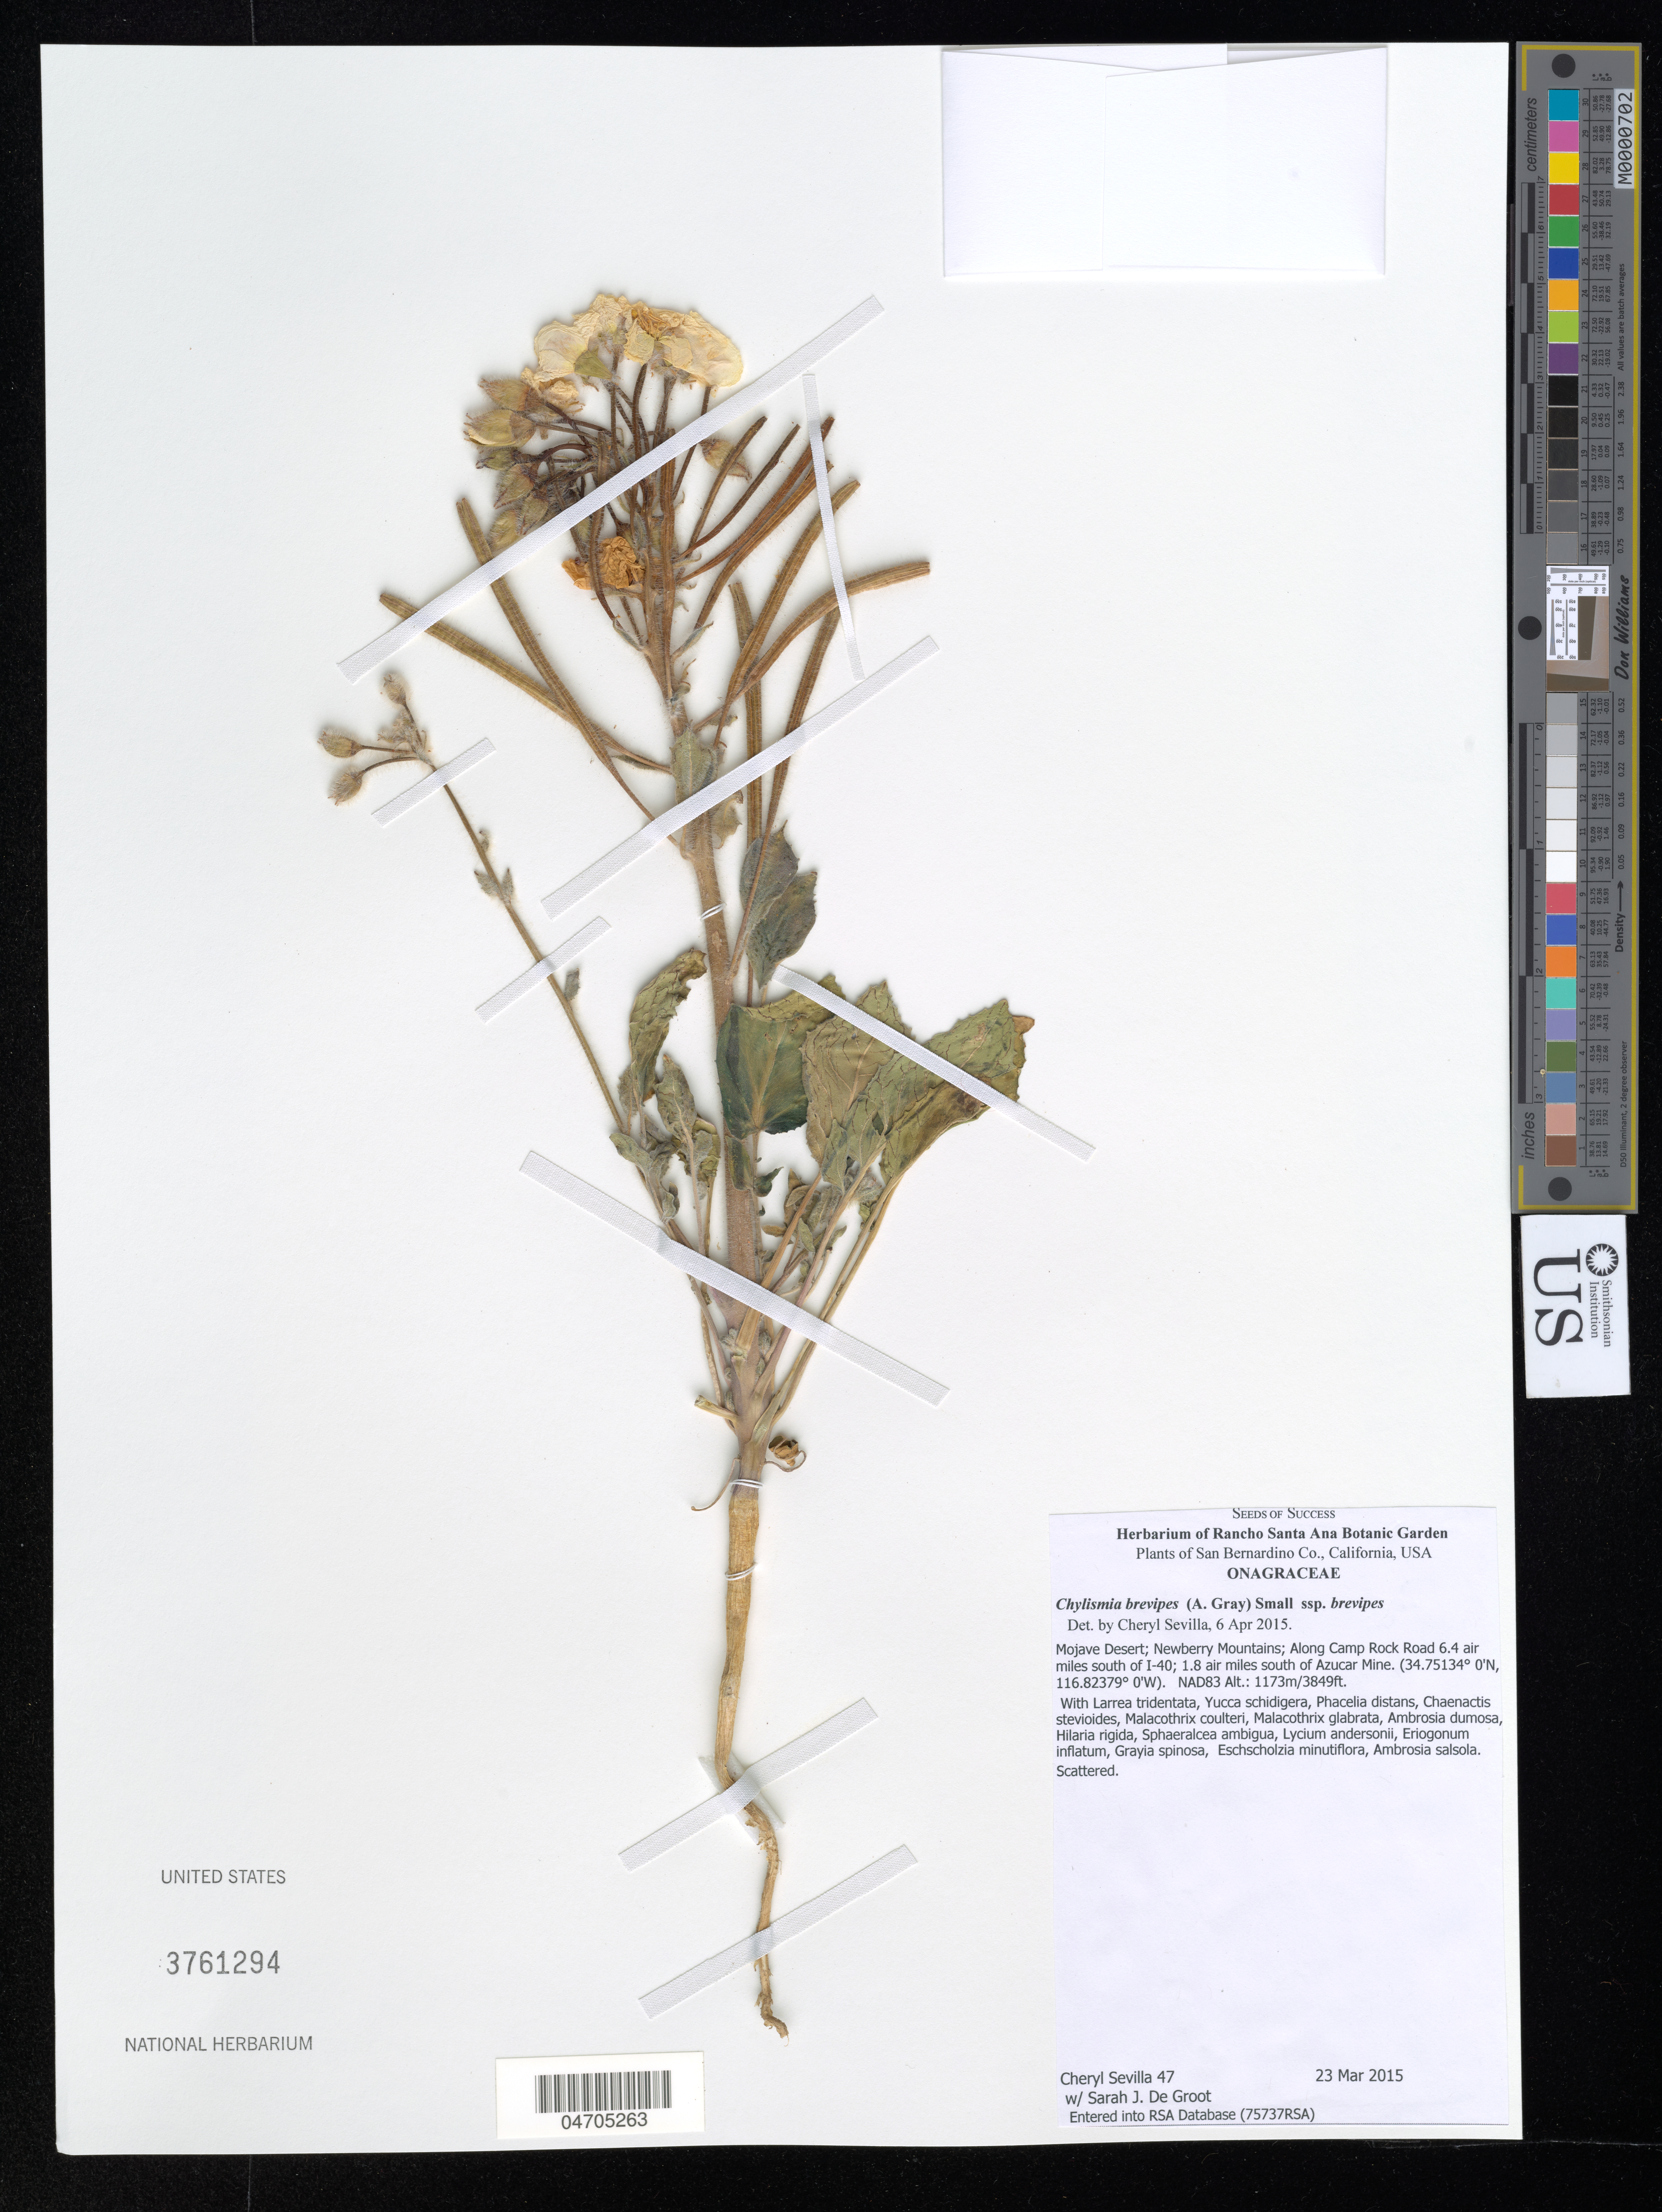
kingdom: Plantae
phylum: Tracheophyta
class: Magnoliopsida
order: Myrtales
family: Onagraceae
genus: Chylismia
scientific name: Chylismia brevipes subsp. brevipes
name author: (A. Gray) Small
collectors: C. Sevilla & S. De Groot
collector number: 47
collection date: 2015-03-23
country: United States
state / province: California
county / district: San Bernardino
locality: San Bernardino Co. Mojave Desert; Newberry Mountains; Along Camp Rock Road 4.6 air miles south of I-40; 1.8 air miles south of Azucar Mine.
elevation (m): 1173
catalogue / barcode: US 3761294